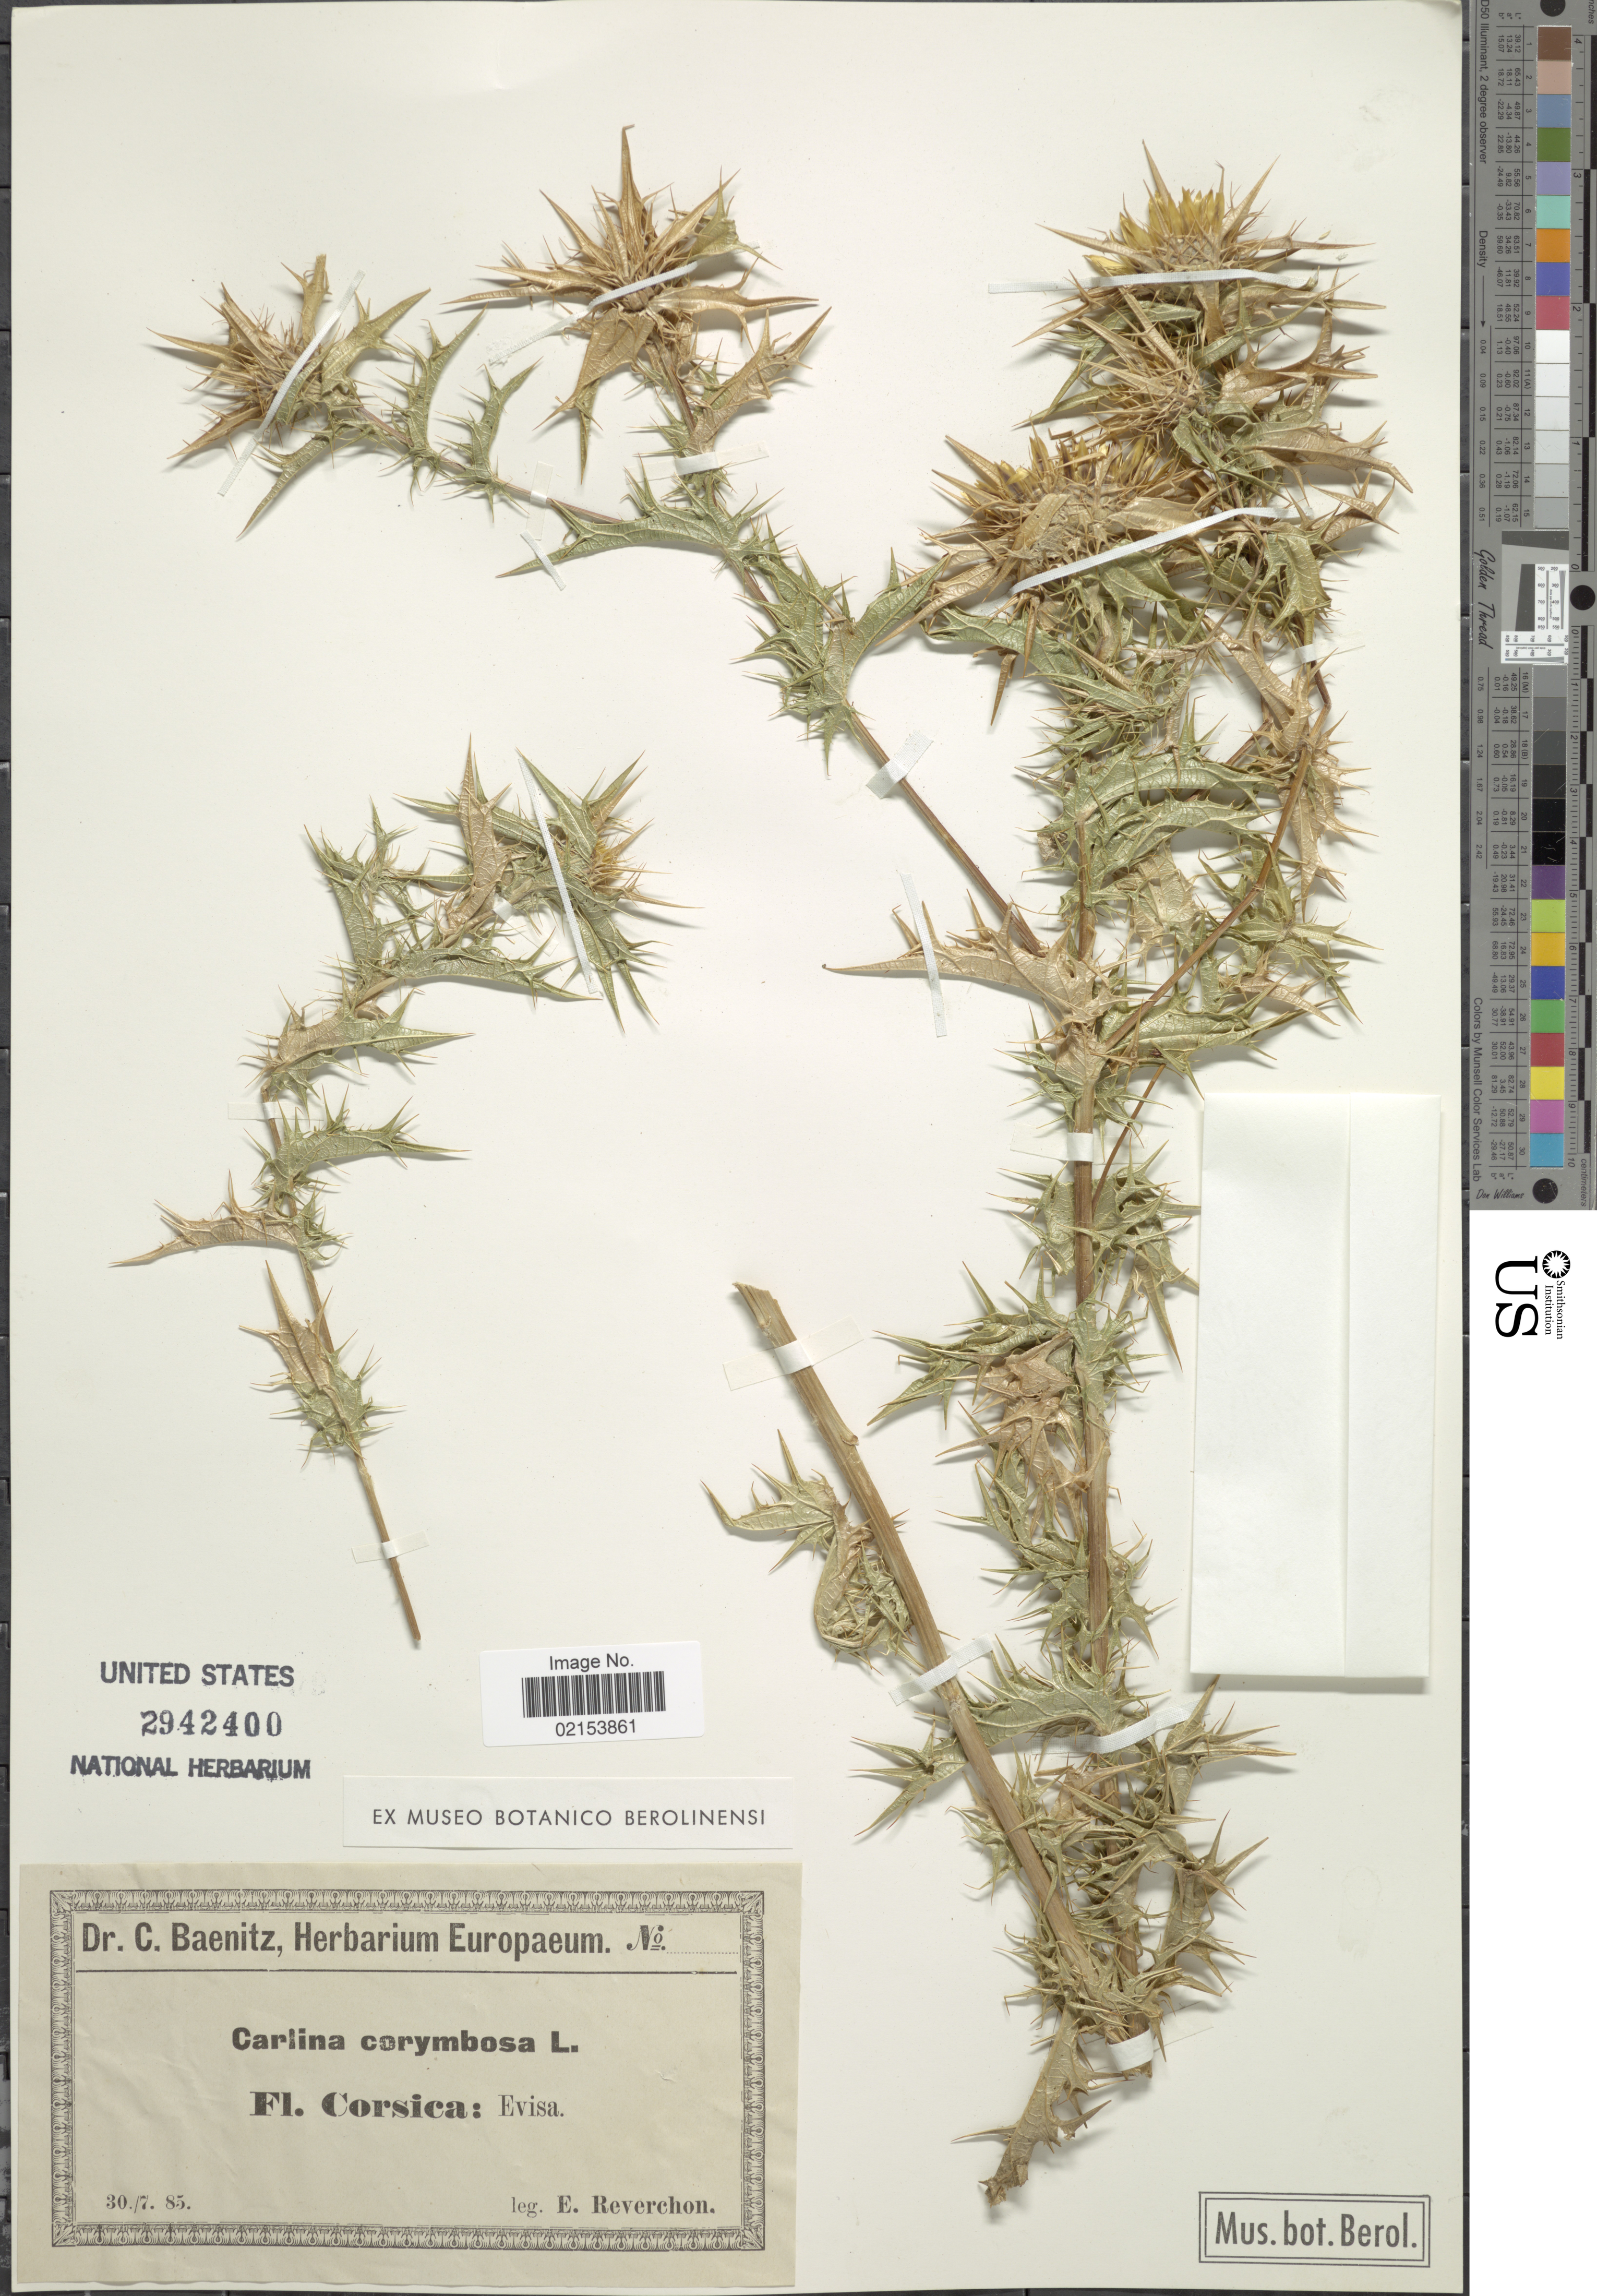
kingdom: Plantae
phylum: Tracheophyta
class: Magnoliopsida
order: Asterales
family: Asteraceae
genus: Carlina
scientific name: Carlina corymbosa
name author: L.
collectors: E. Reverchon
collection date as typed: Transcribed d/m/y: 30/7/85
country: France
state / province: Corsica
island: Corse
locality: Evisa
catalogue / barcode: US 2942400